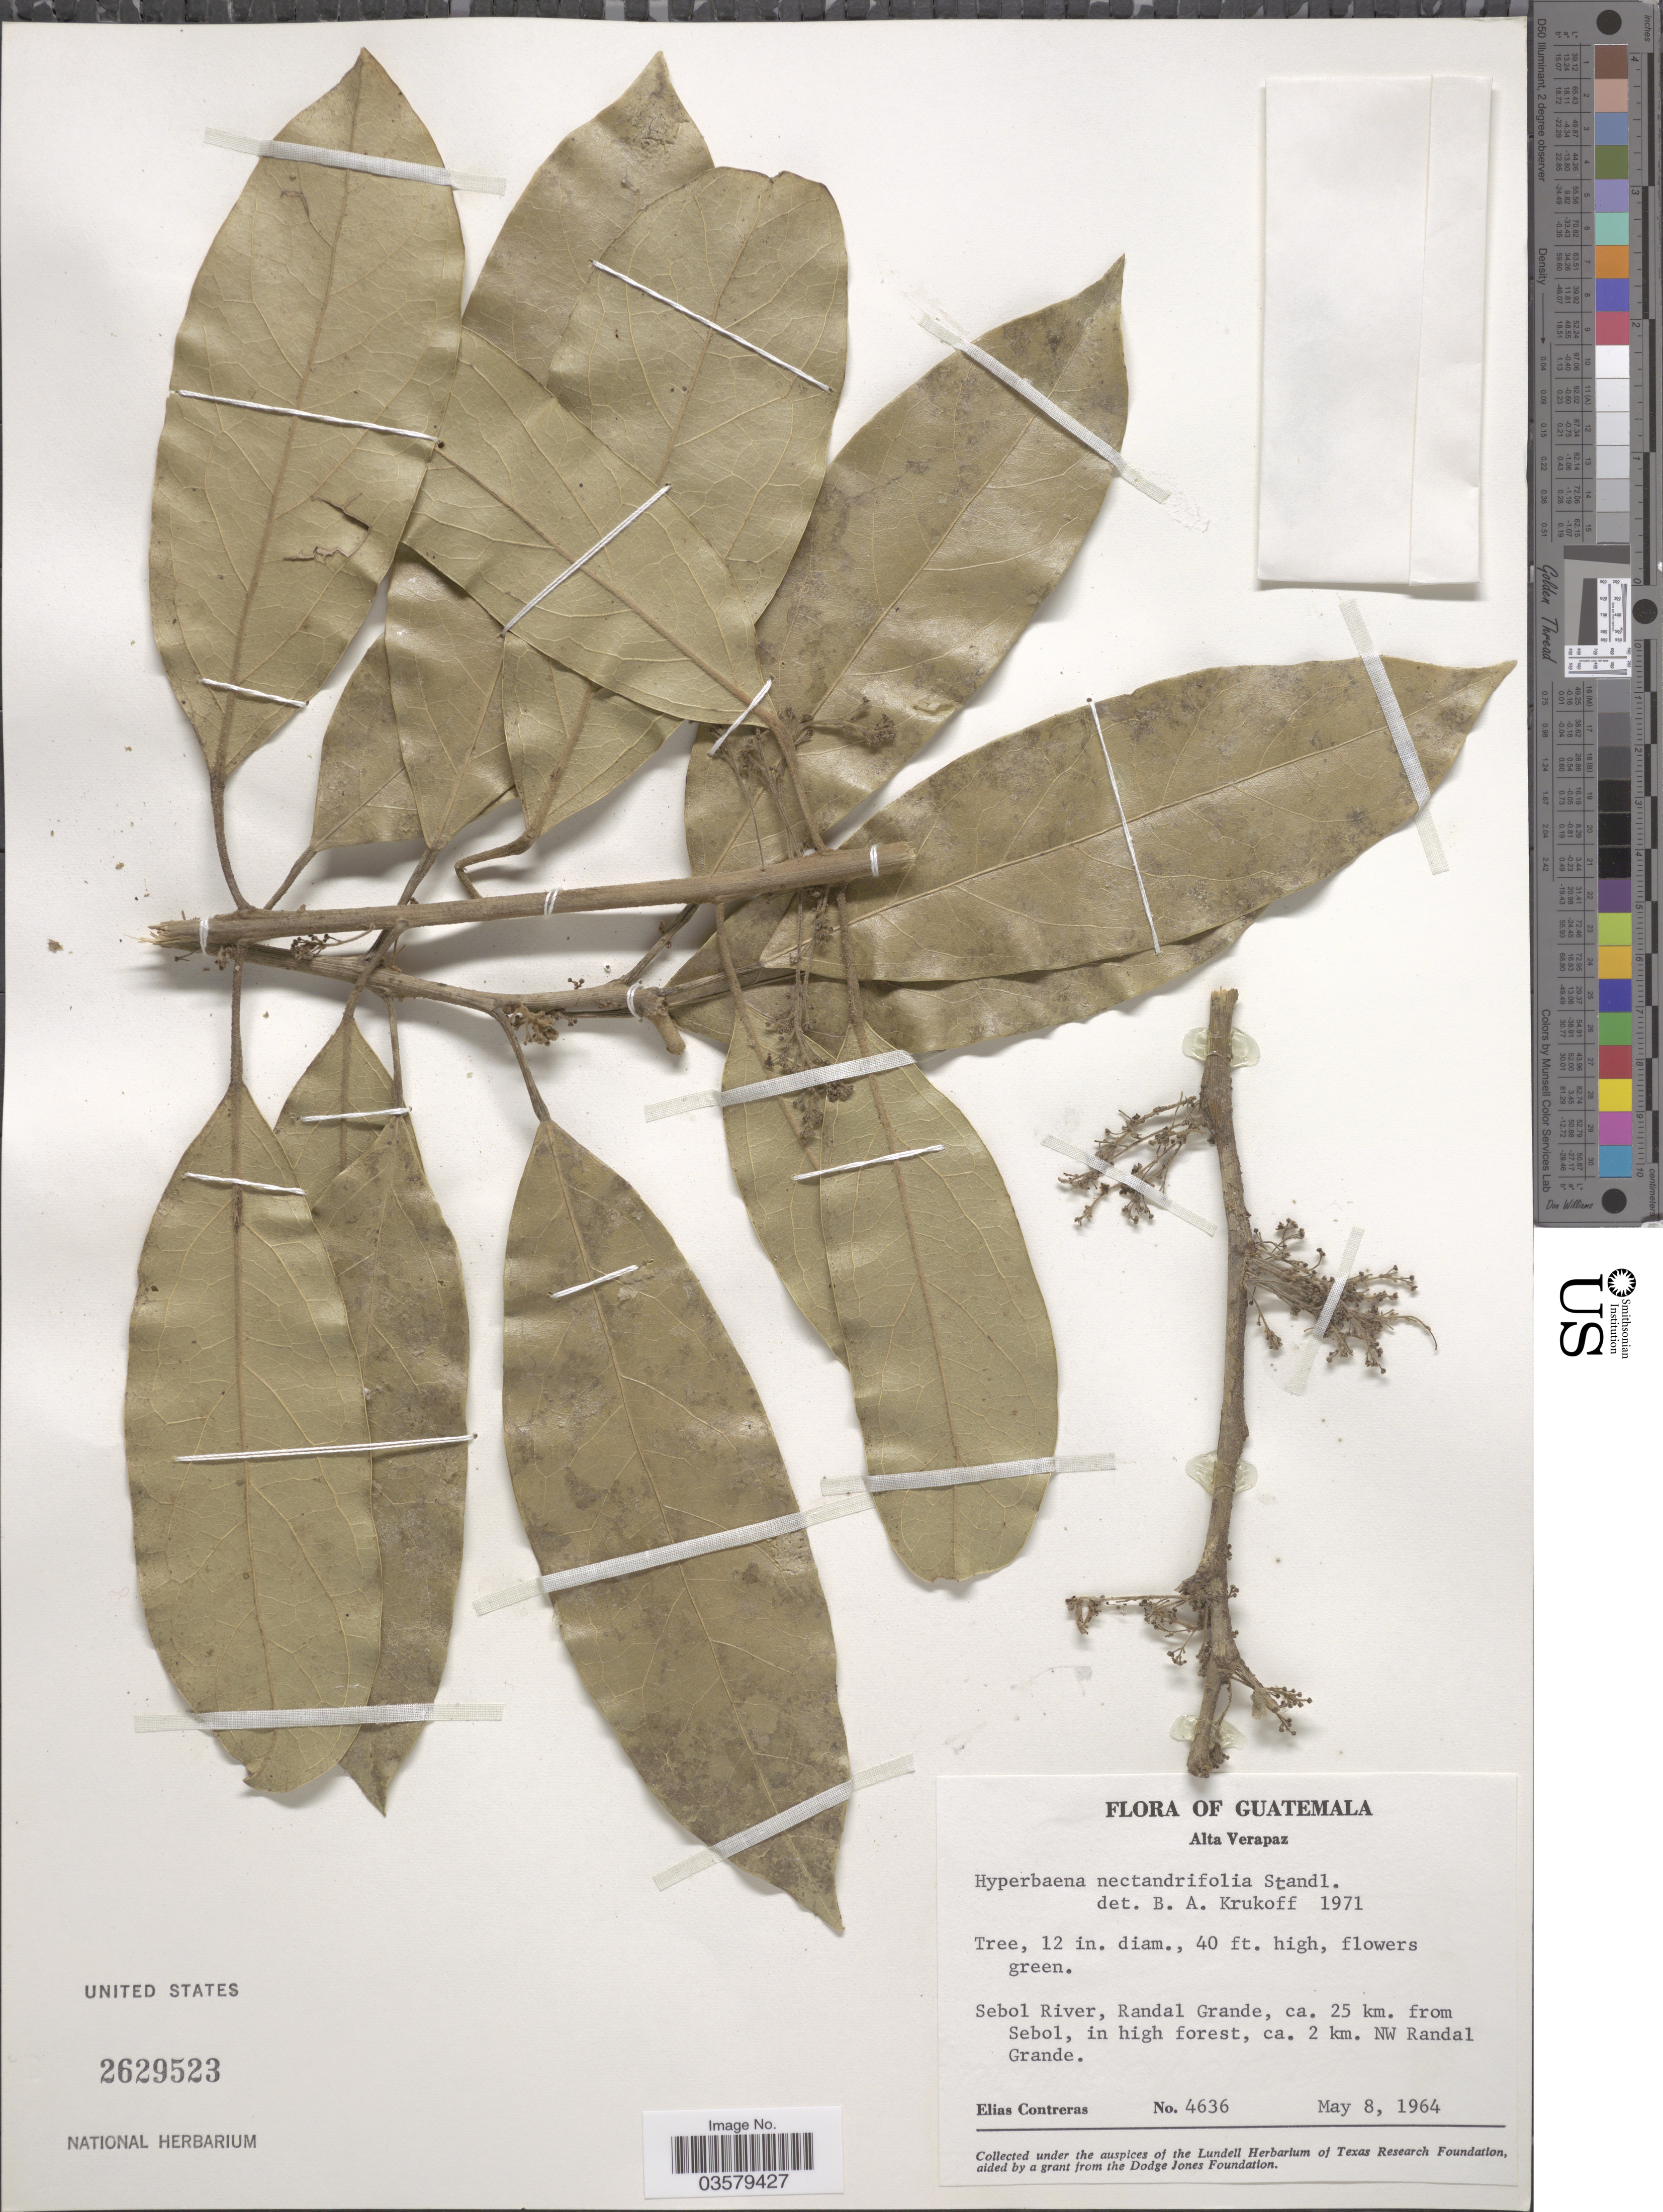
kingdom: Plantae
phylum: Tracheophyta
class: Magnoliopsida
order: Ranunculales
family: Menispermaceae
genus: Hyperbaena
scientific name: Hyperbaena nectandrifolia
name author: Standl.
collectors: E. Contreras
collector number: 4636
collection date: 1964-05-08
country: Guatemala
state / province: Alta Verapaz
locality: Sebol River, Randal Grande, ca. 25 km. from Sebol, in high forest, ca. 2 km. NW Randal Grande.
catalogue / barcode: US 2629523